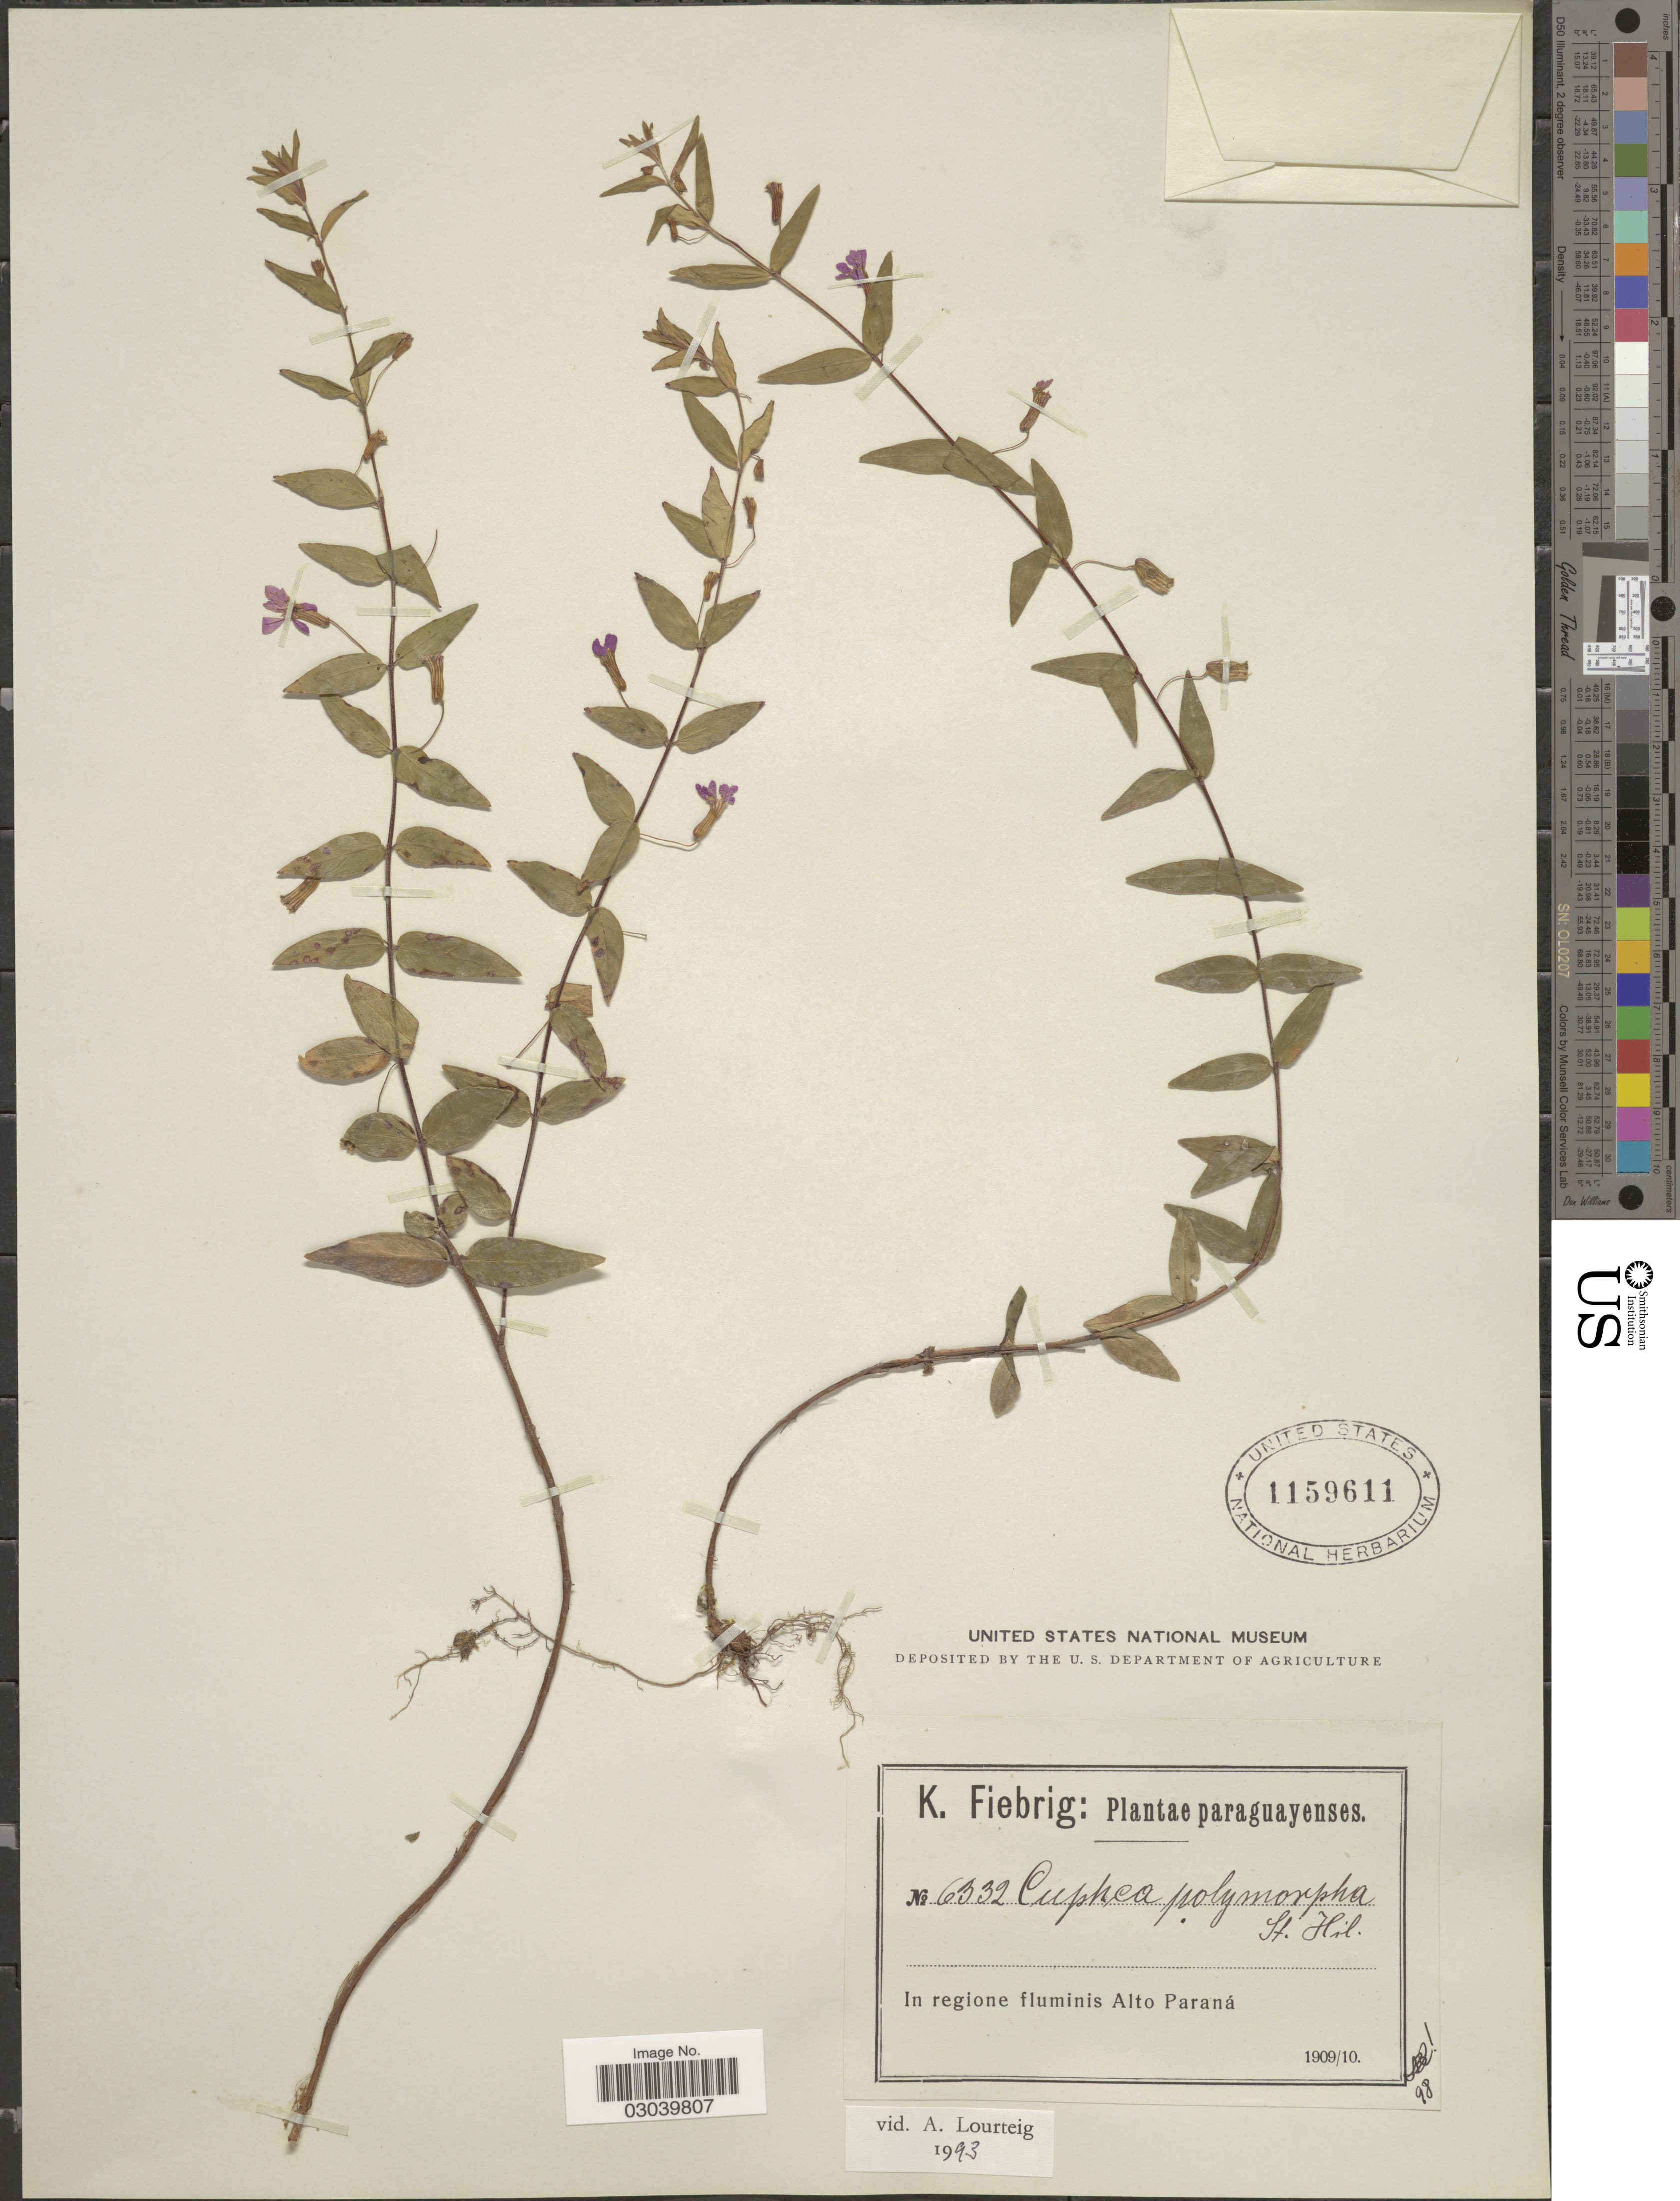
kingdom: Plantae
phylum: Tracheophyta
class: Magnoliopsida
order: Myrtales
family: Lythraceae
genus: Cuphea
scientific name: Cuphea polymorpha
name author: A. St.-Hil.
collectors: K. Fiebrig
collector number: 6332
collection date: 1909/1910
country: Paraguay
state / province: Alto Parana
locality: In regione fluminis Alto Parana.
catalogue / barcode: US 1159611